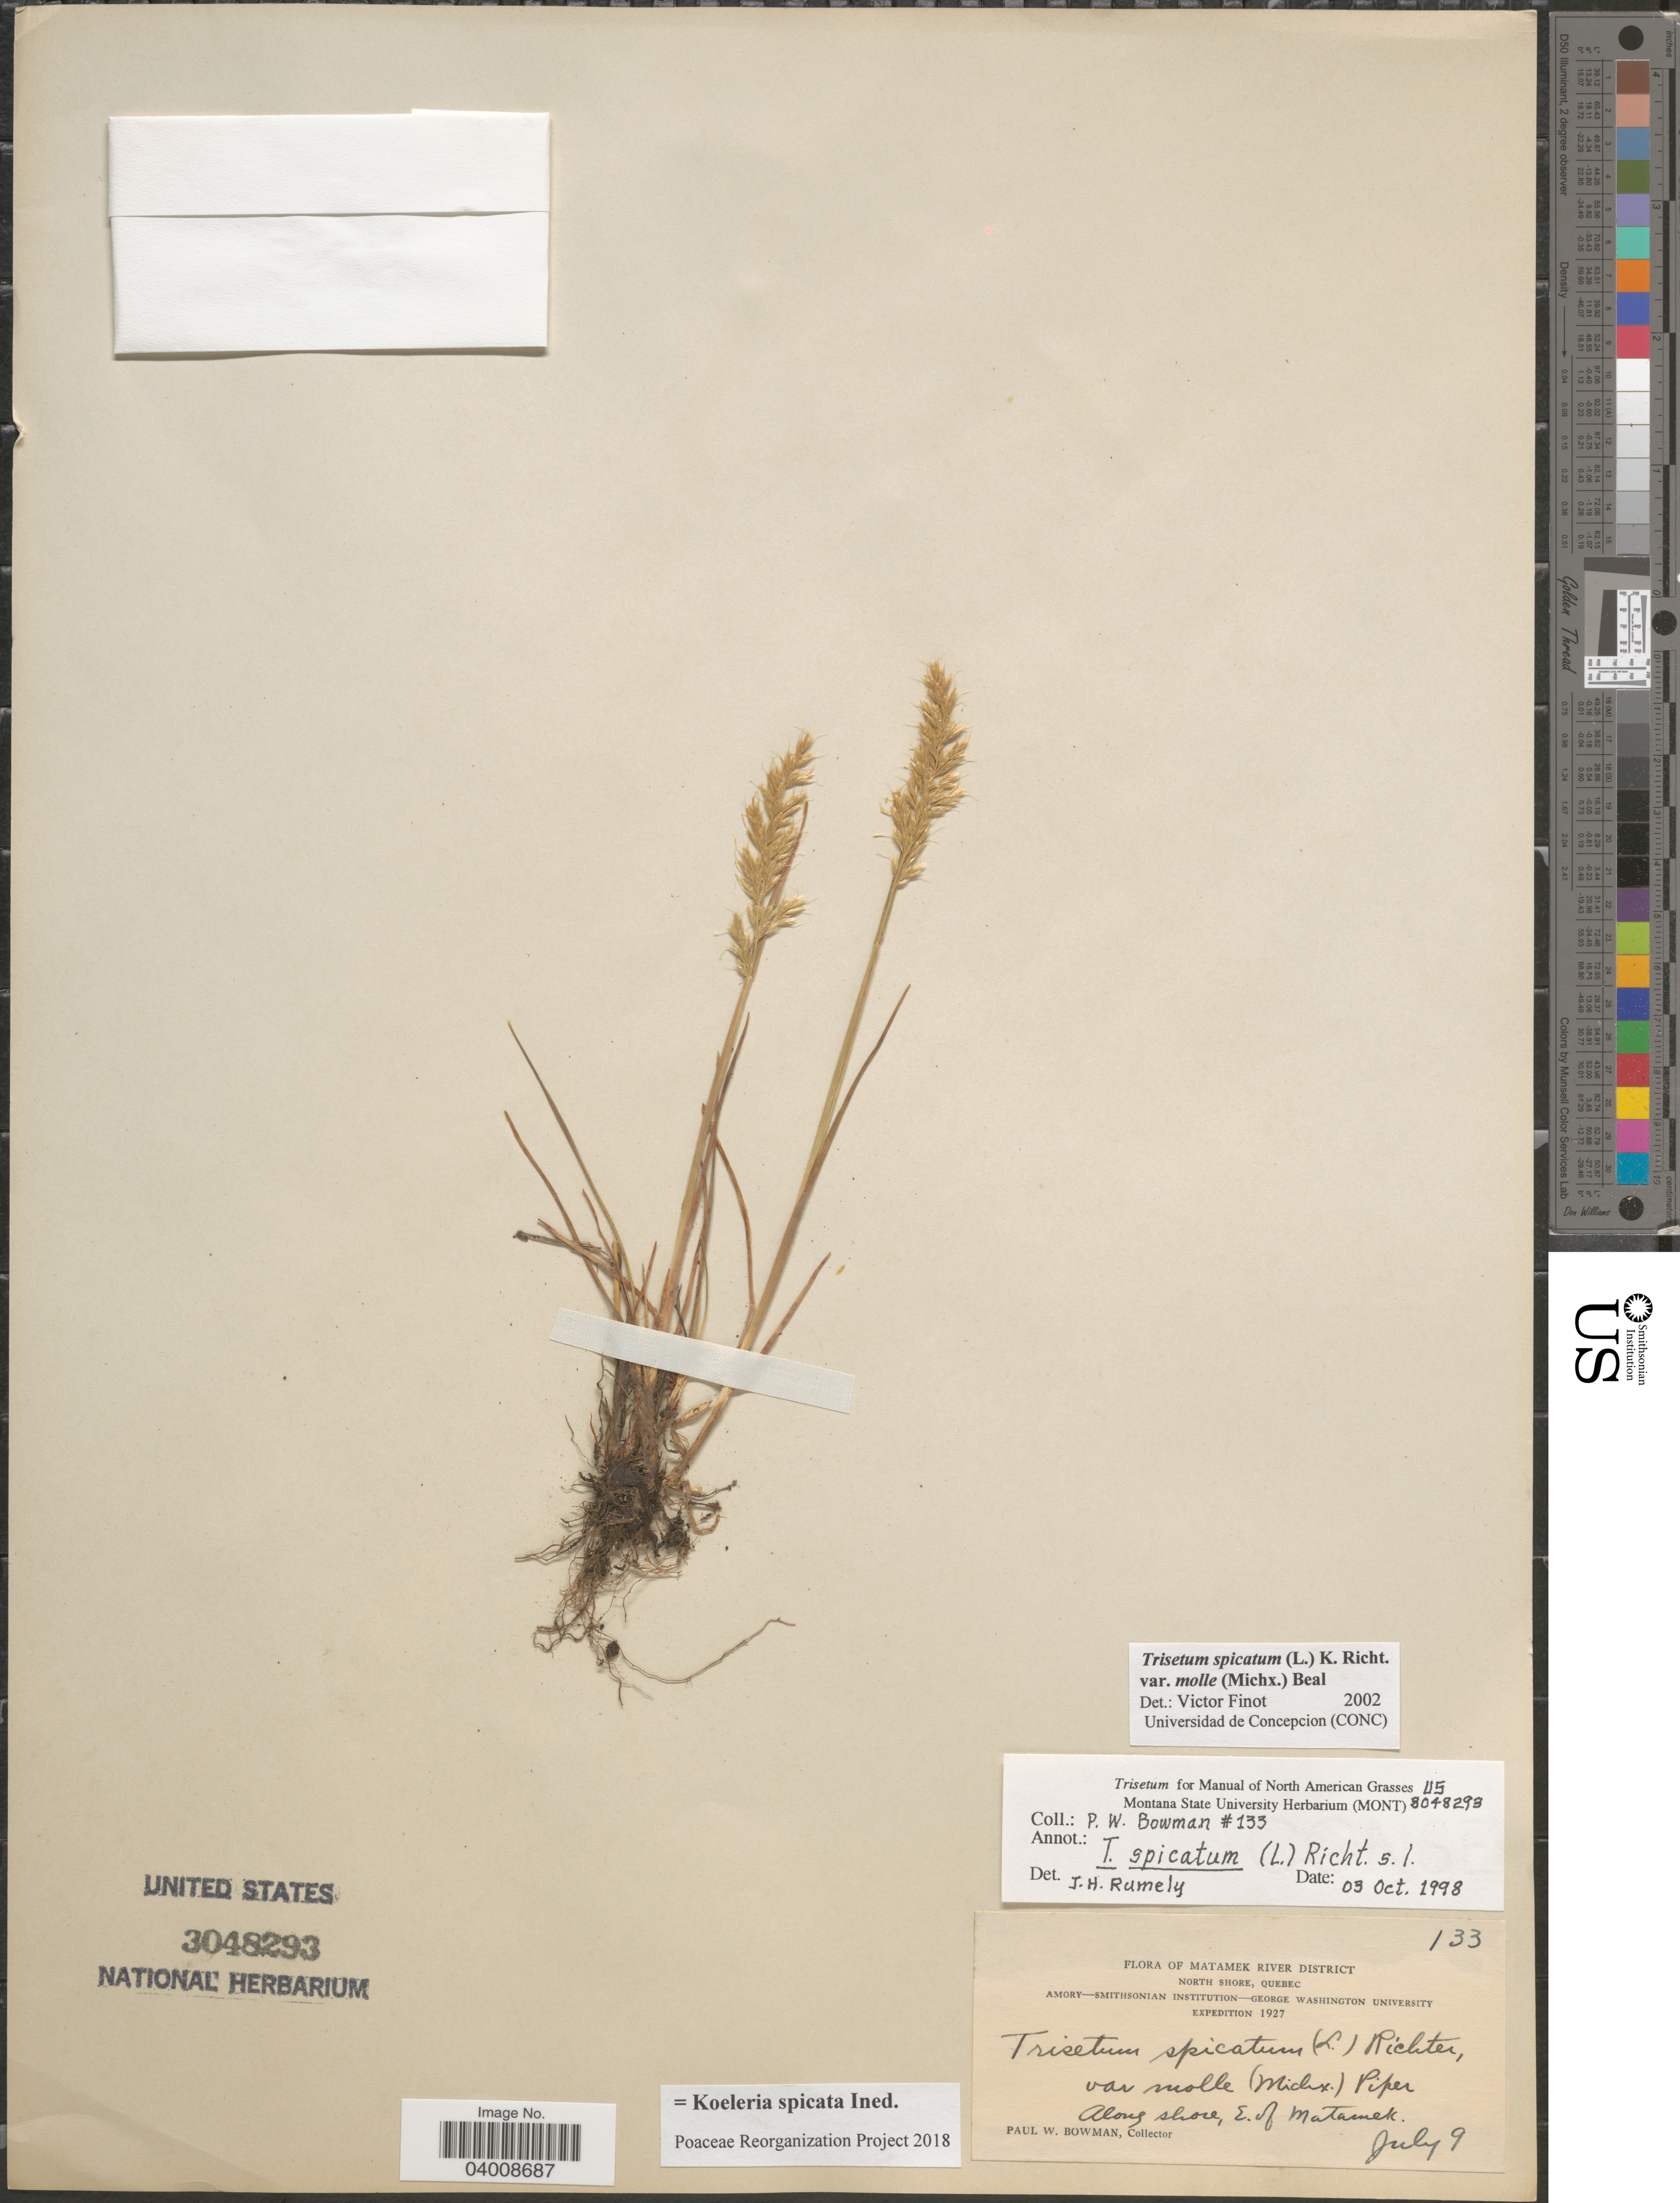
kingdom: Plantae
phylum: Tracheophyta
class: Liliopsida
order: Poales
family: Poaceae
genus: Koeleria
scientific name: Koeleria spicata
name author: (L.) Barberá et al.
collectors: P. Bowman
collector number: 133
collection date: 1927-07-09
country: Canada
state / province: Quebec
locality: Matamek River District. North Shore. Along shore, E. of Matamek.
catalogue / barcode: US 3048293